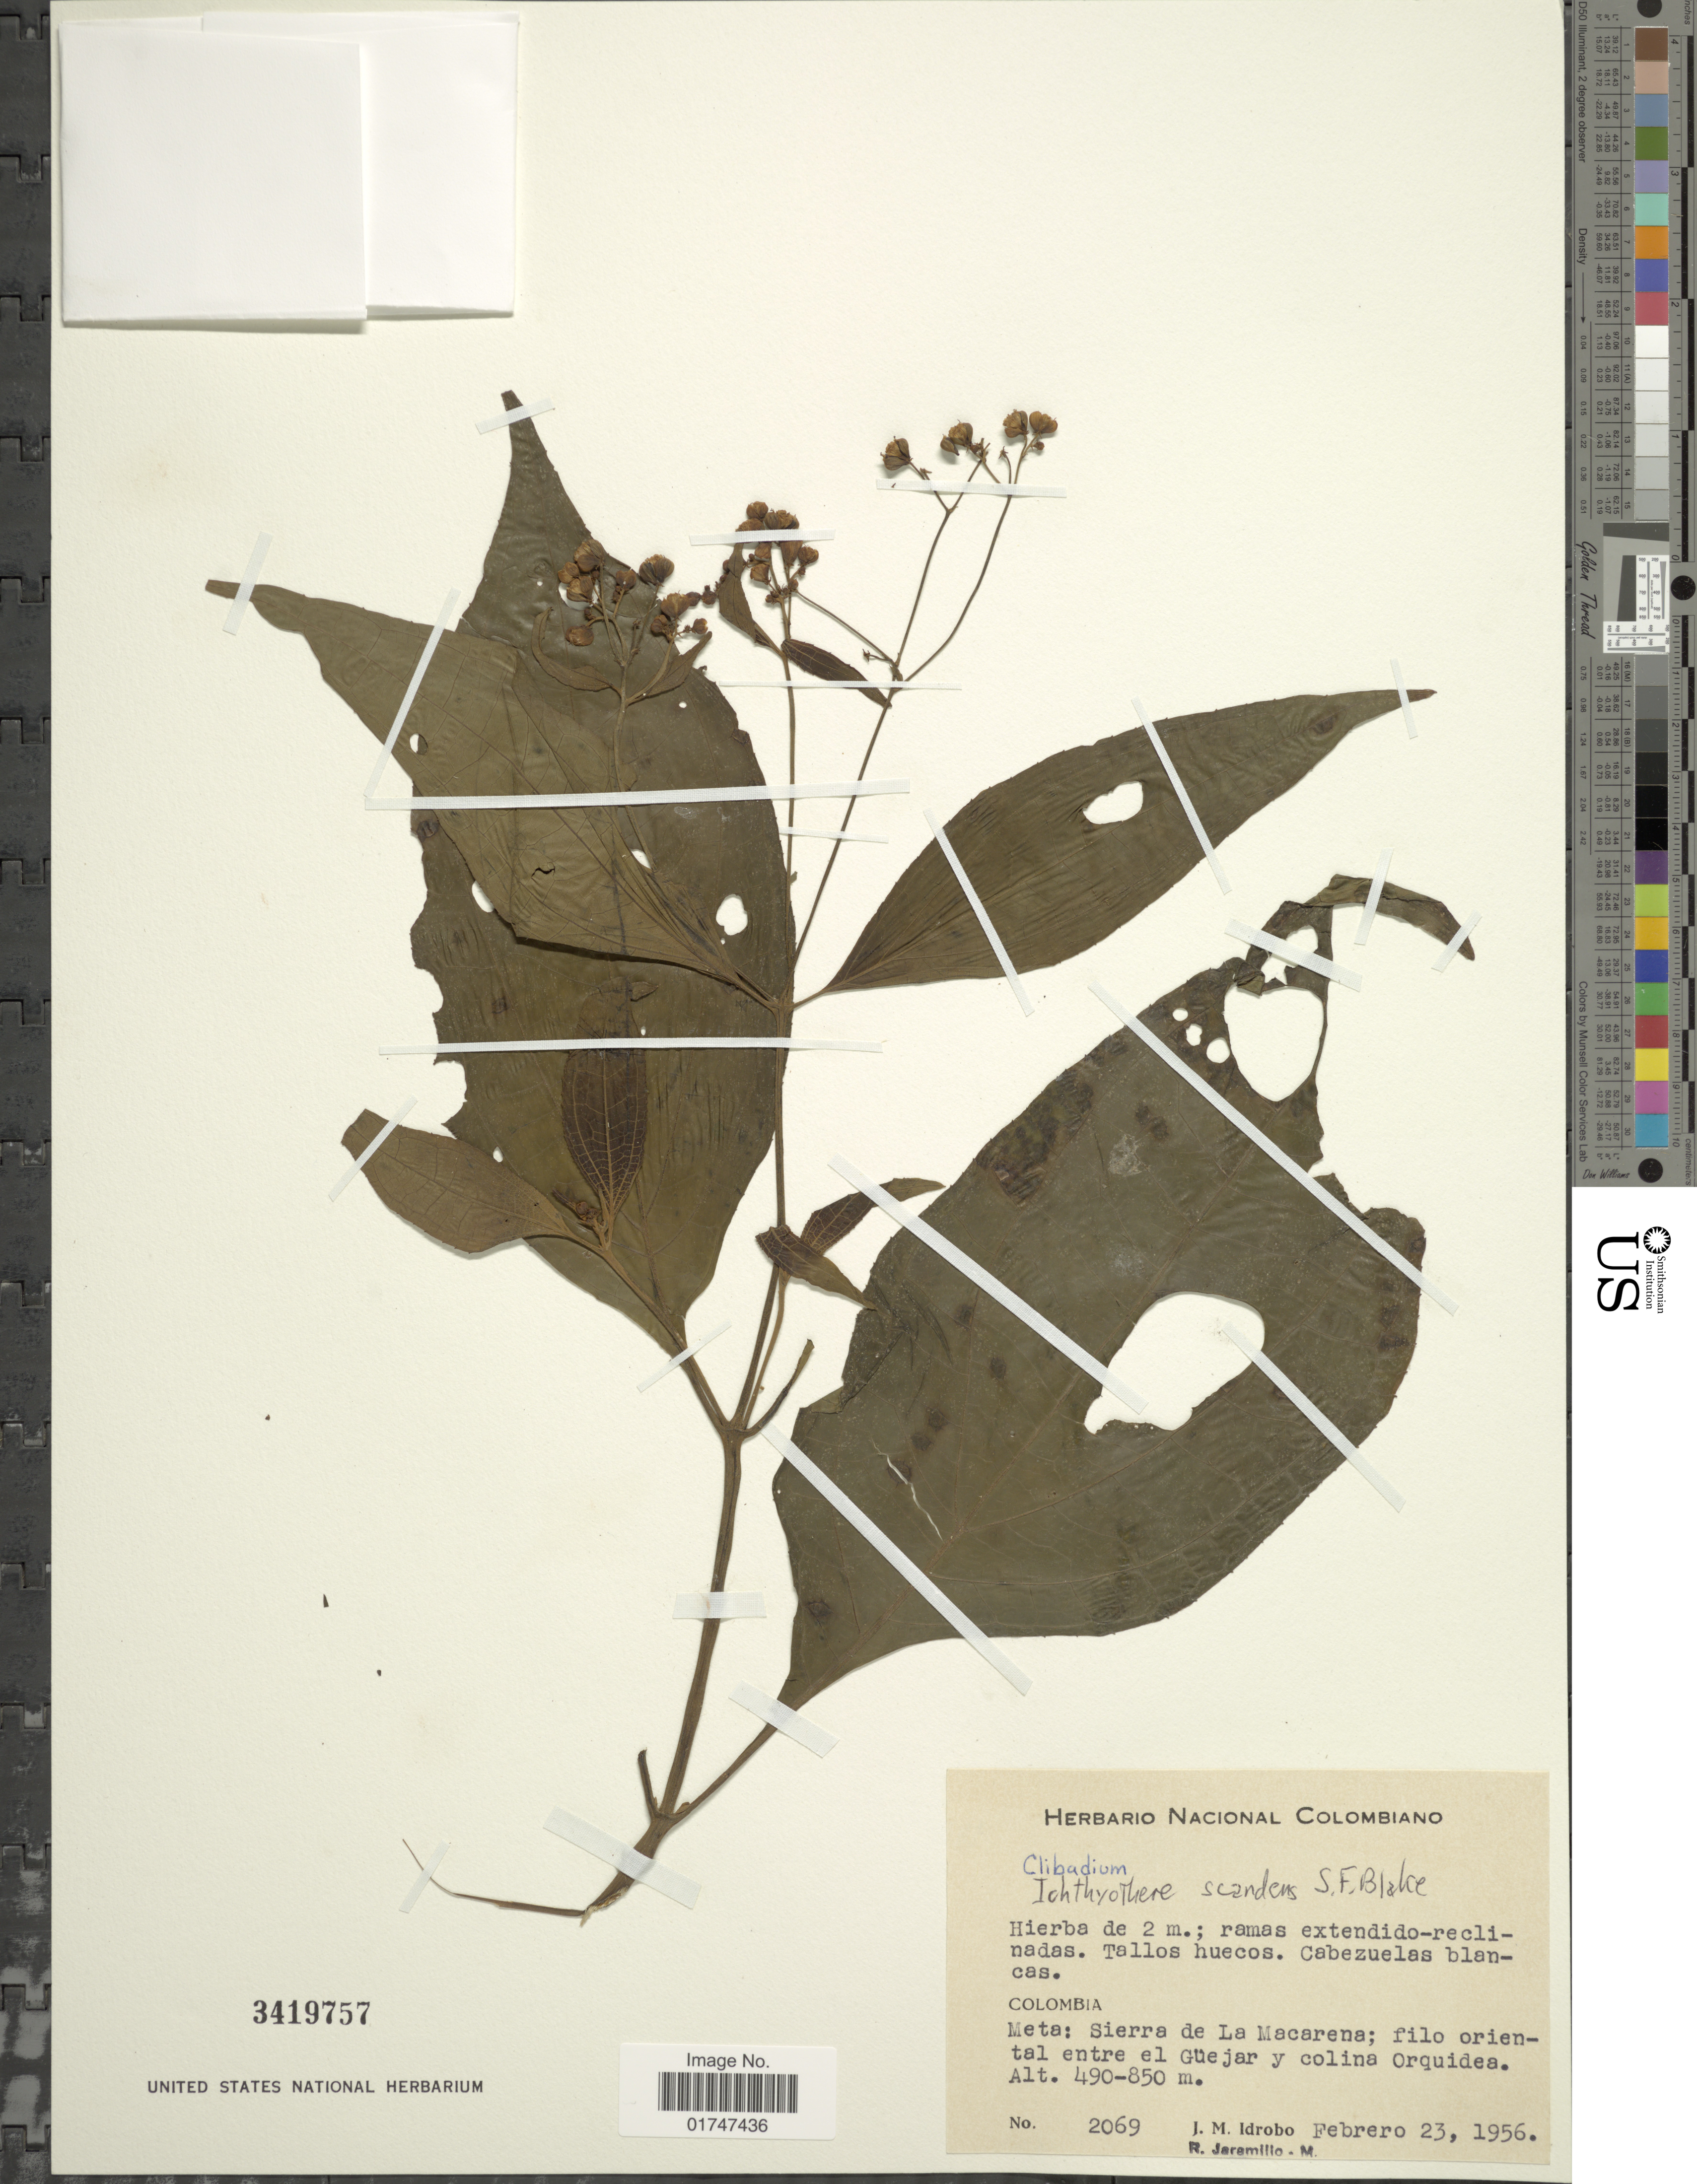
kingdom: Plantae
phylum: Tracheophyta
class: Magnoliopsida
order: Asterales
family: Asteraceae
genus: Ichthyothere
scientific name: Ichthyothere scandens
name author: S.F. Blake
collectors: J. M. Idrobo & R. Jaramillo M.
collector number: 2069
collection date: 1956-02-23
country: Colombia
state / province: Meta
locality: Colombia. Meta: Sierra de La Macarena: filo oriental entre el Güejar y colina Orquidea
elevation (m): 490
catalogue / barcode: US 3419757